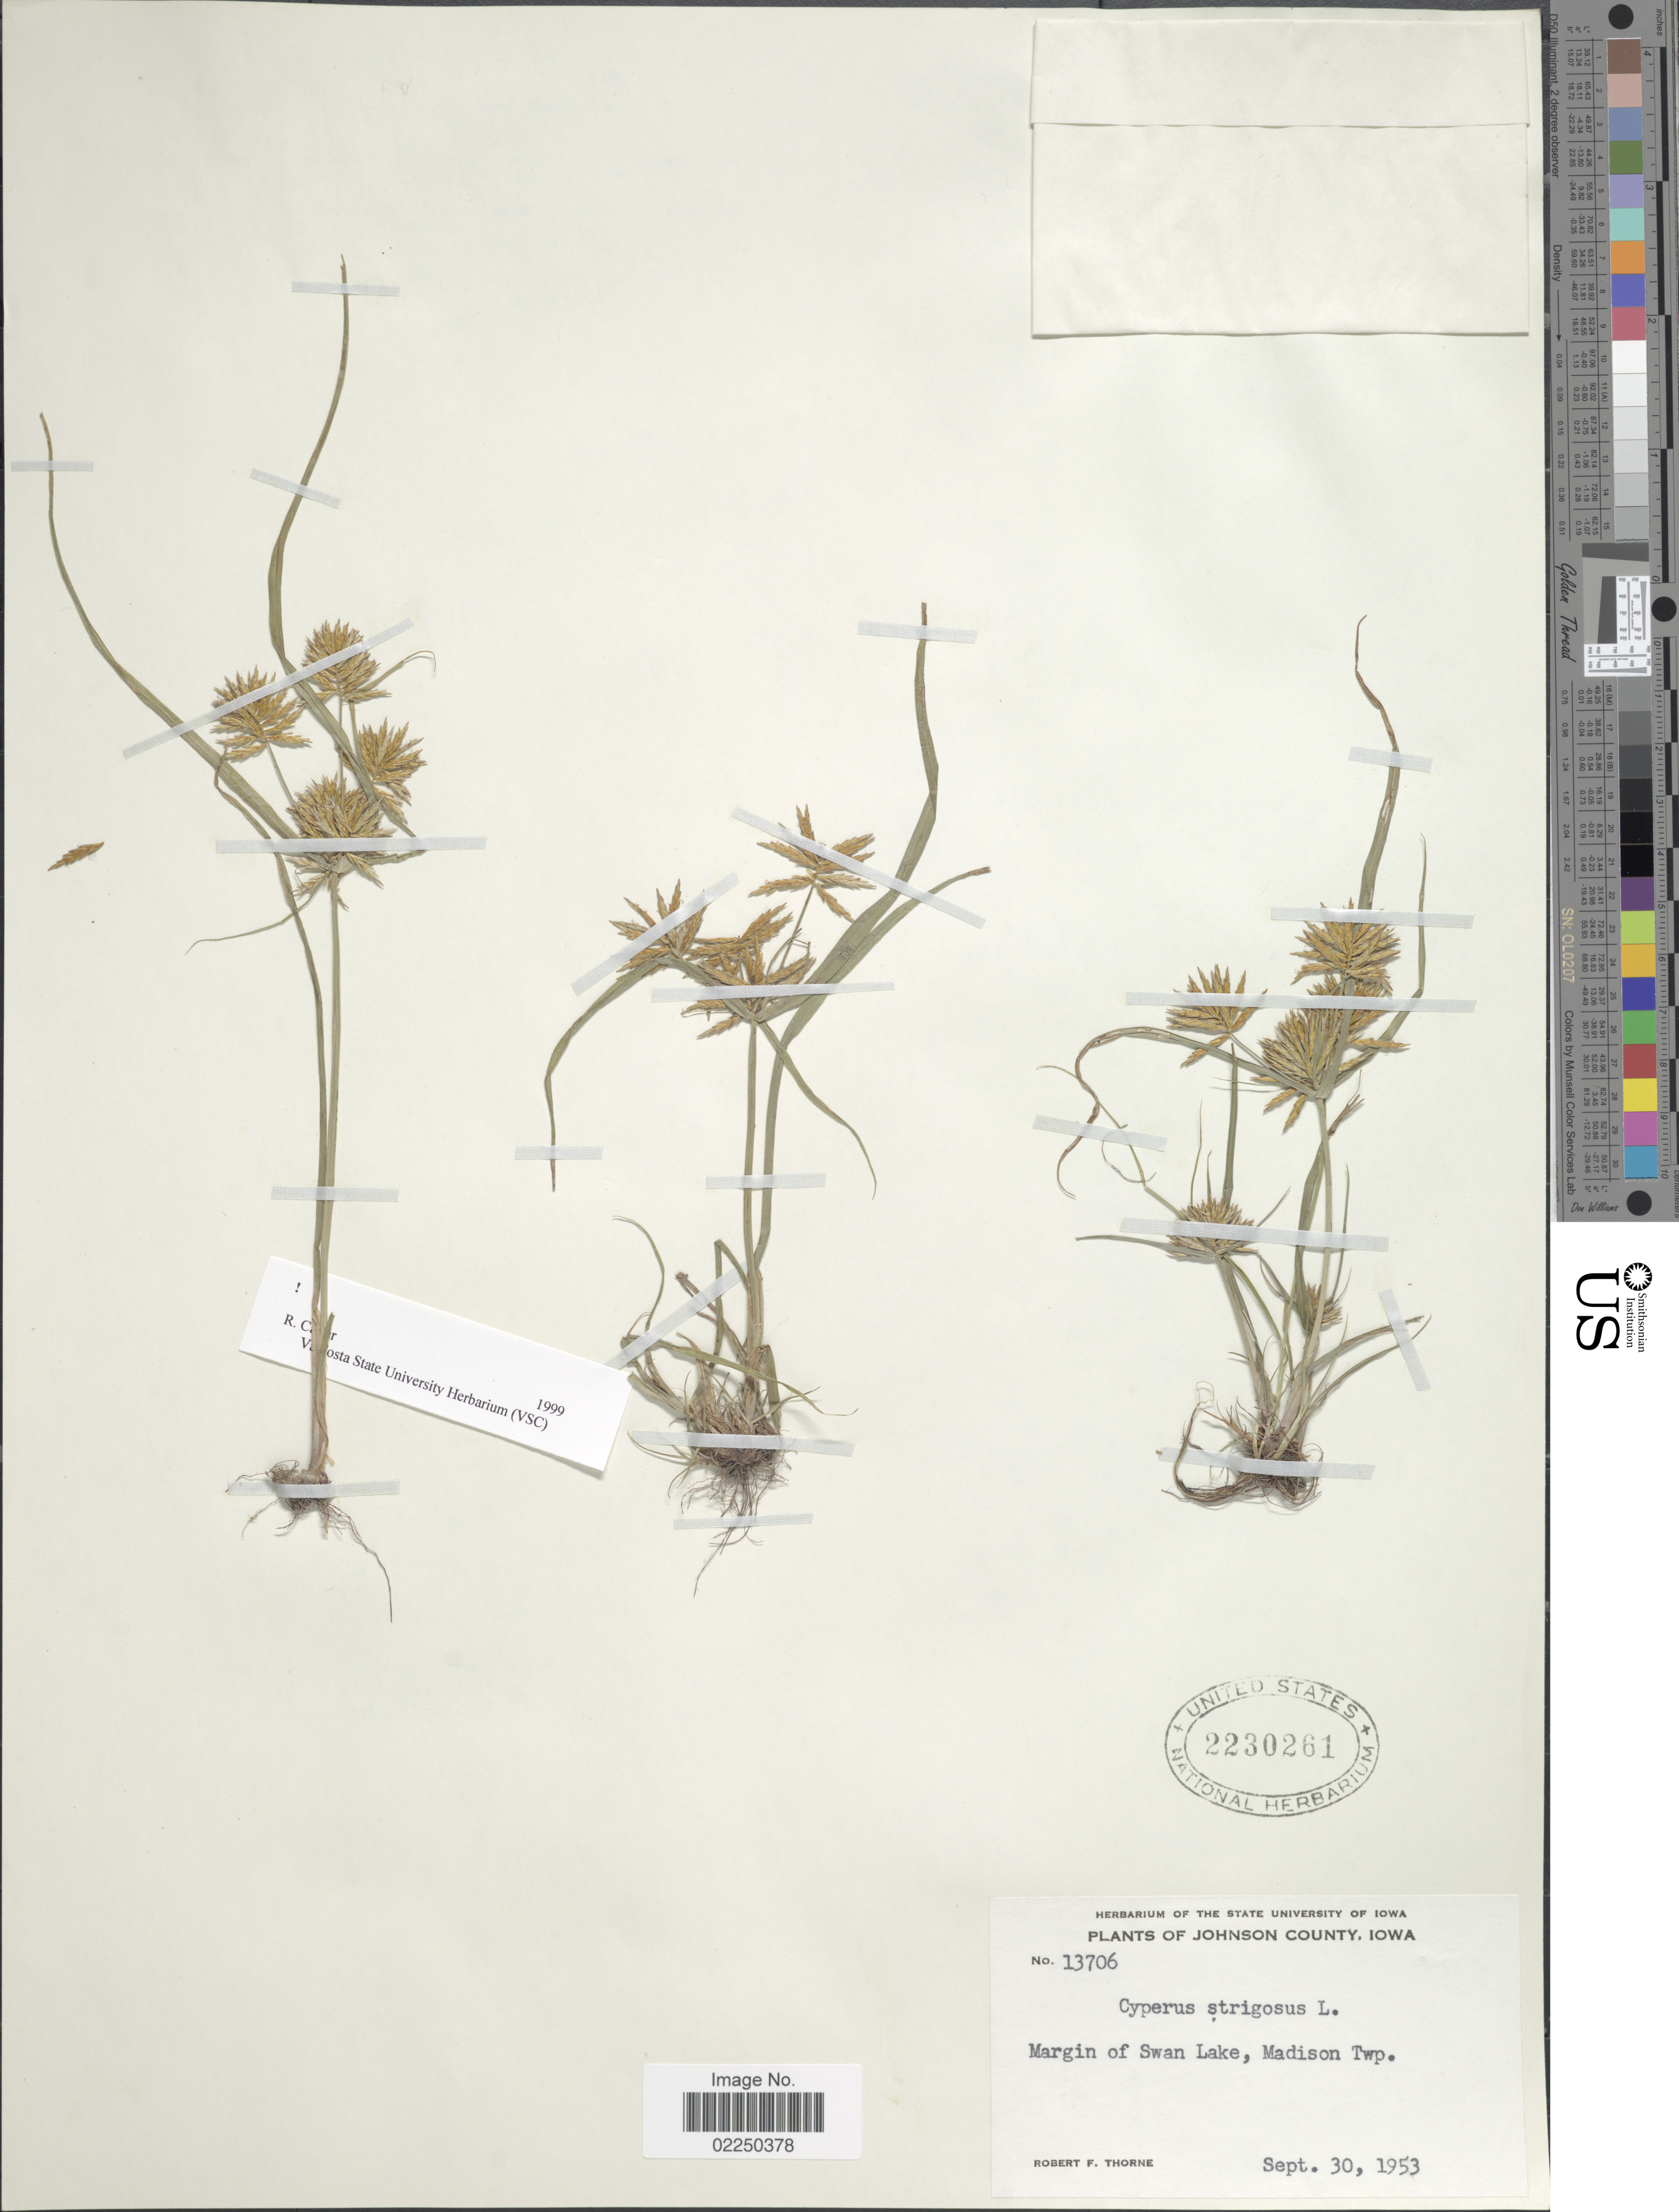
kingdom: Plantae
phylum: Tracheophyta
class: Liliopsida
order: Poales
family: Cyperaceae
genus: Cyperus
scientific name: Cyperus strigosus L.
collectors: R. F. Thorne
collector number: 13706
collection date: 1953-09-30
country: United States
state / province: Iowa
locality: Johnson County, Margin of Swan Lake, Madison Twp.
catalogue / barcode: US 2230261